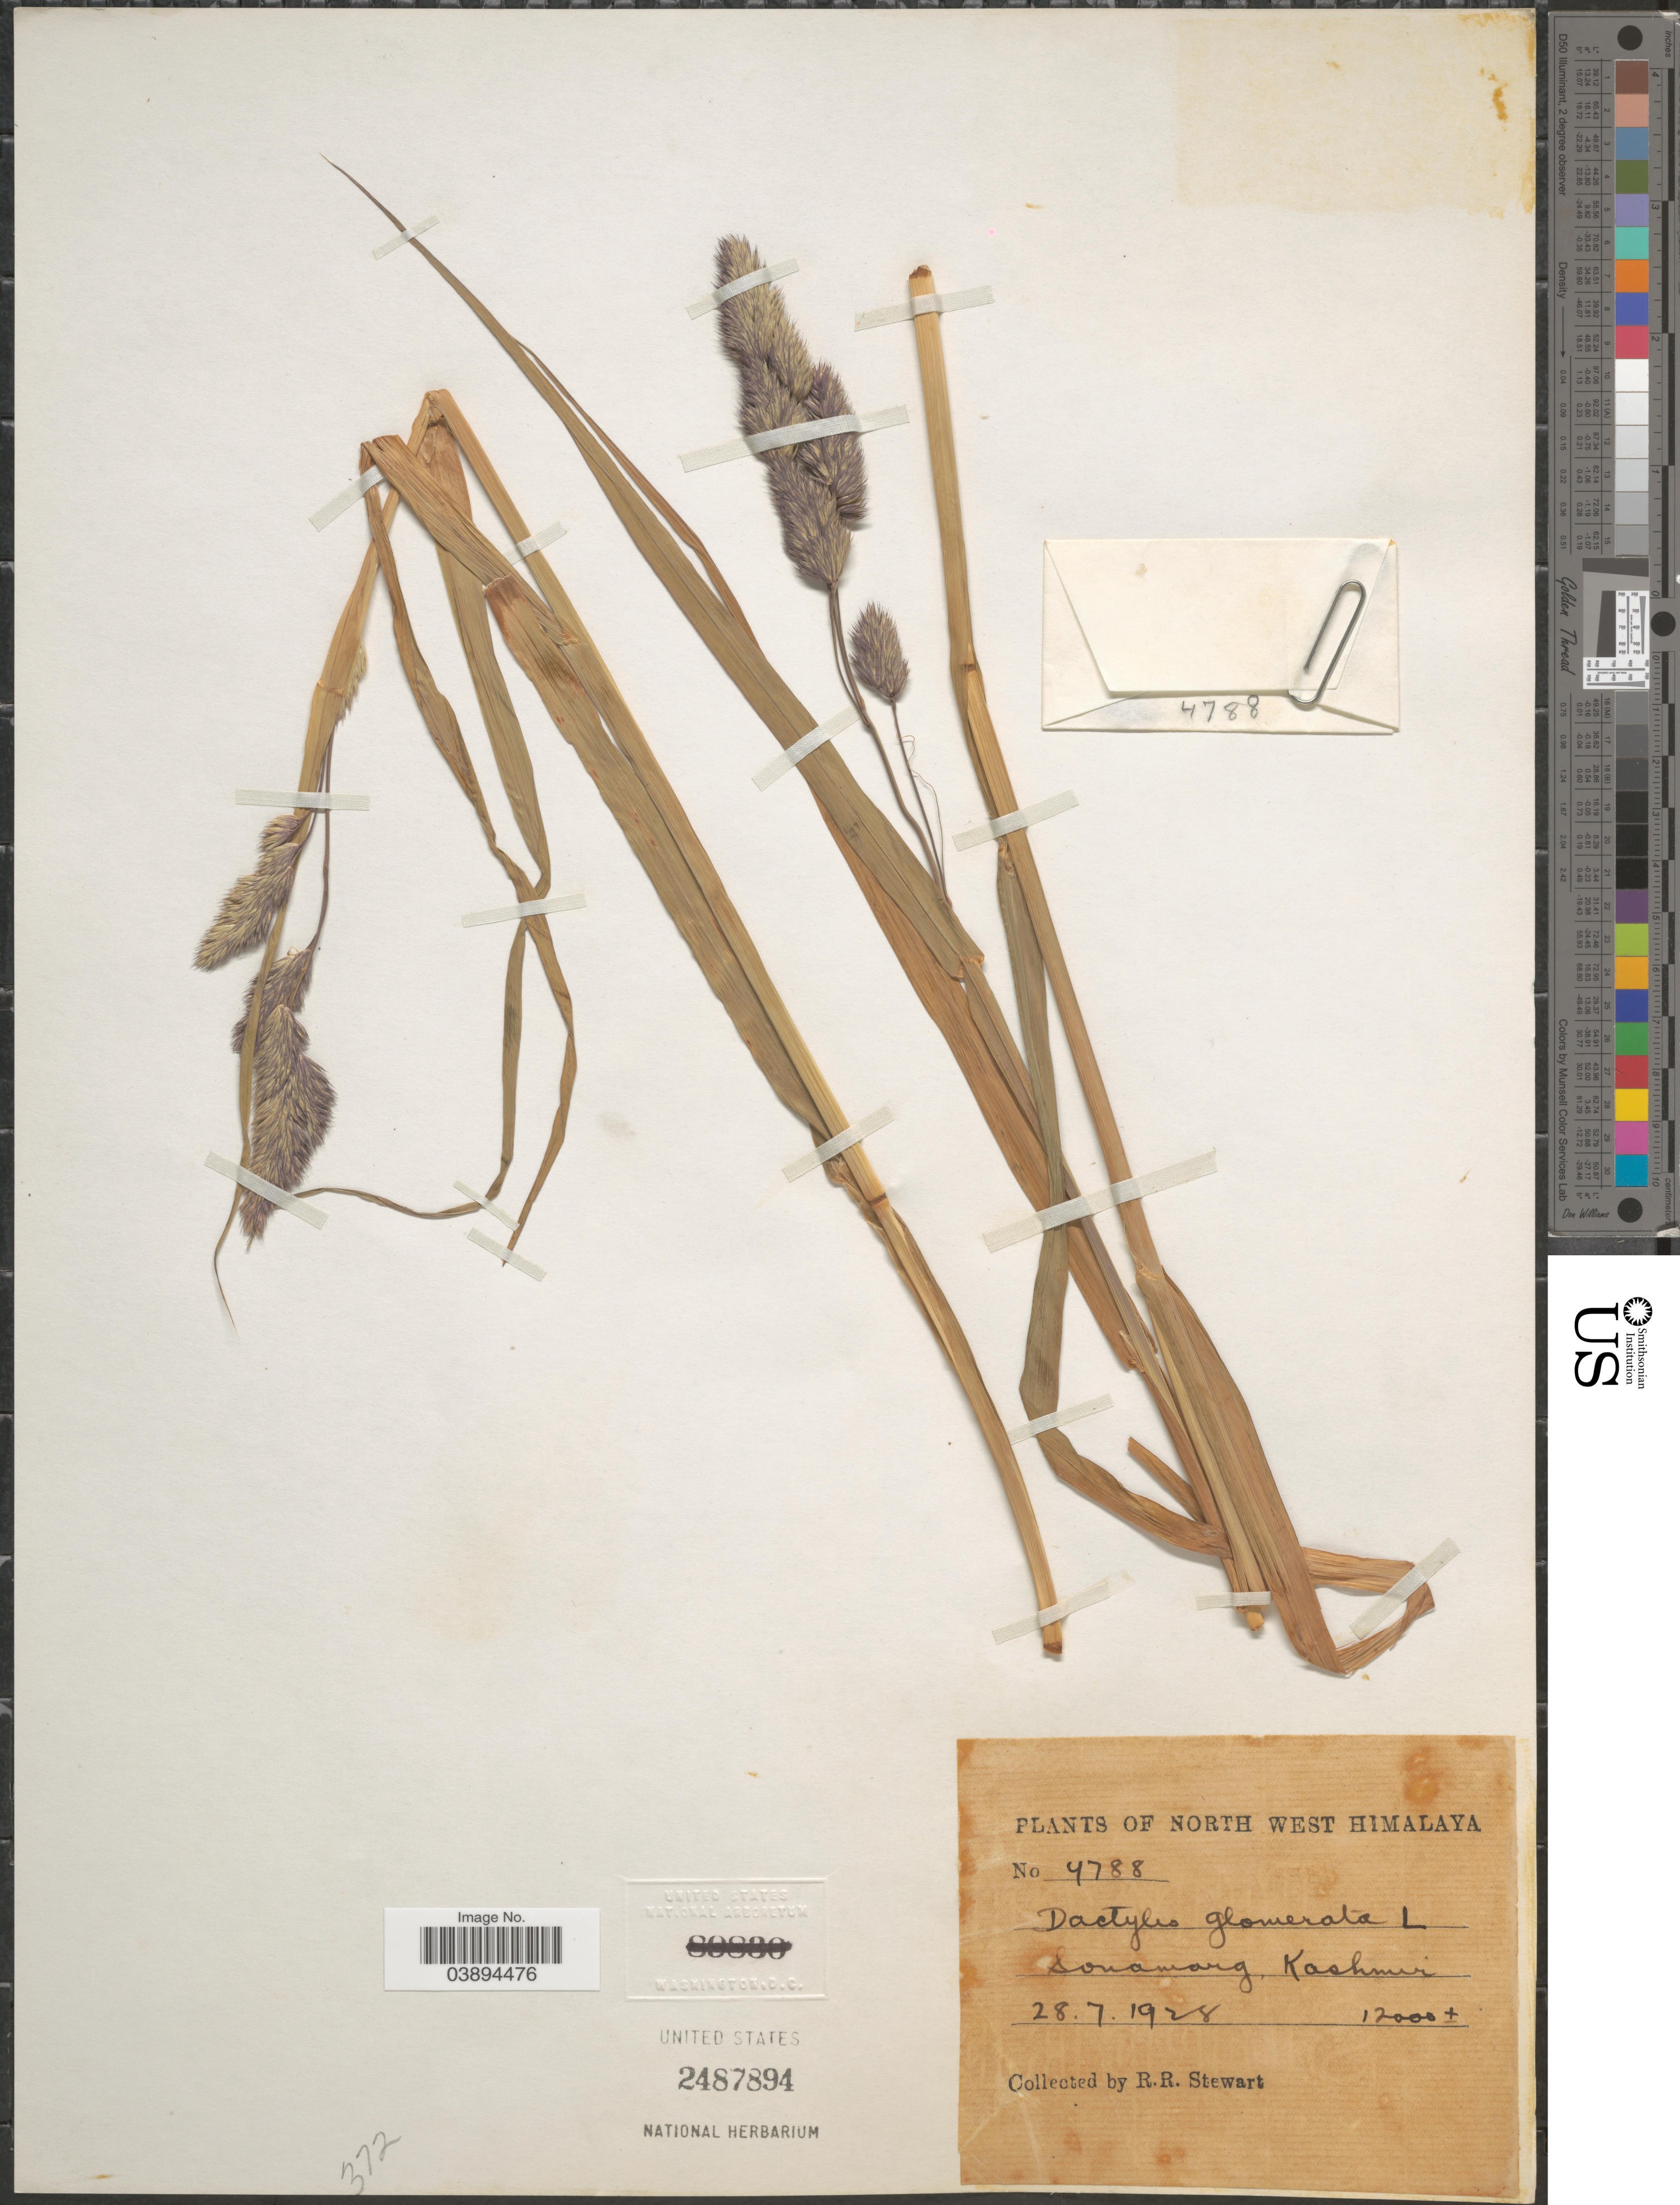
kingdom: Plantae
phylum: Tracheophyta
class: Liliopsida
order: Poales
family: Poaceae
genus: Dactylis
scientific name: Dactylis glomerata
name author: L.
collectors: R. Stewart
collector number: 4788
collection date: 1928-07-28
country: India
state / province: Jammu and Kashmir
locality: North West Himalaya. Sonamarg, Kashmir.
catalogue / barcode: US 2487894